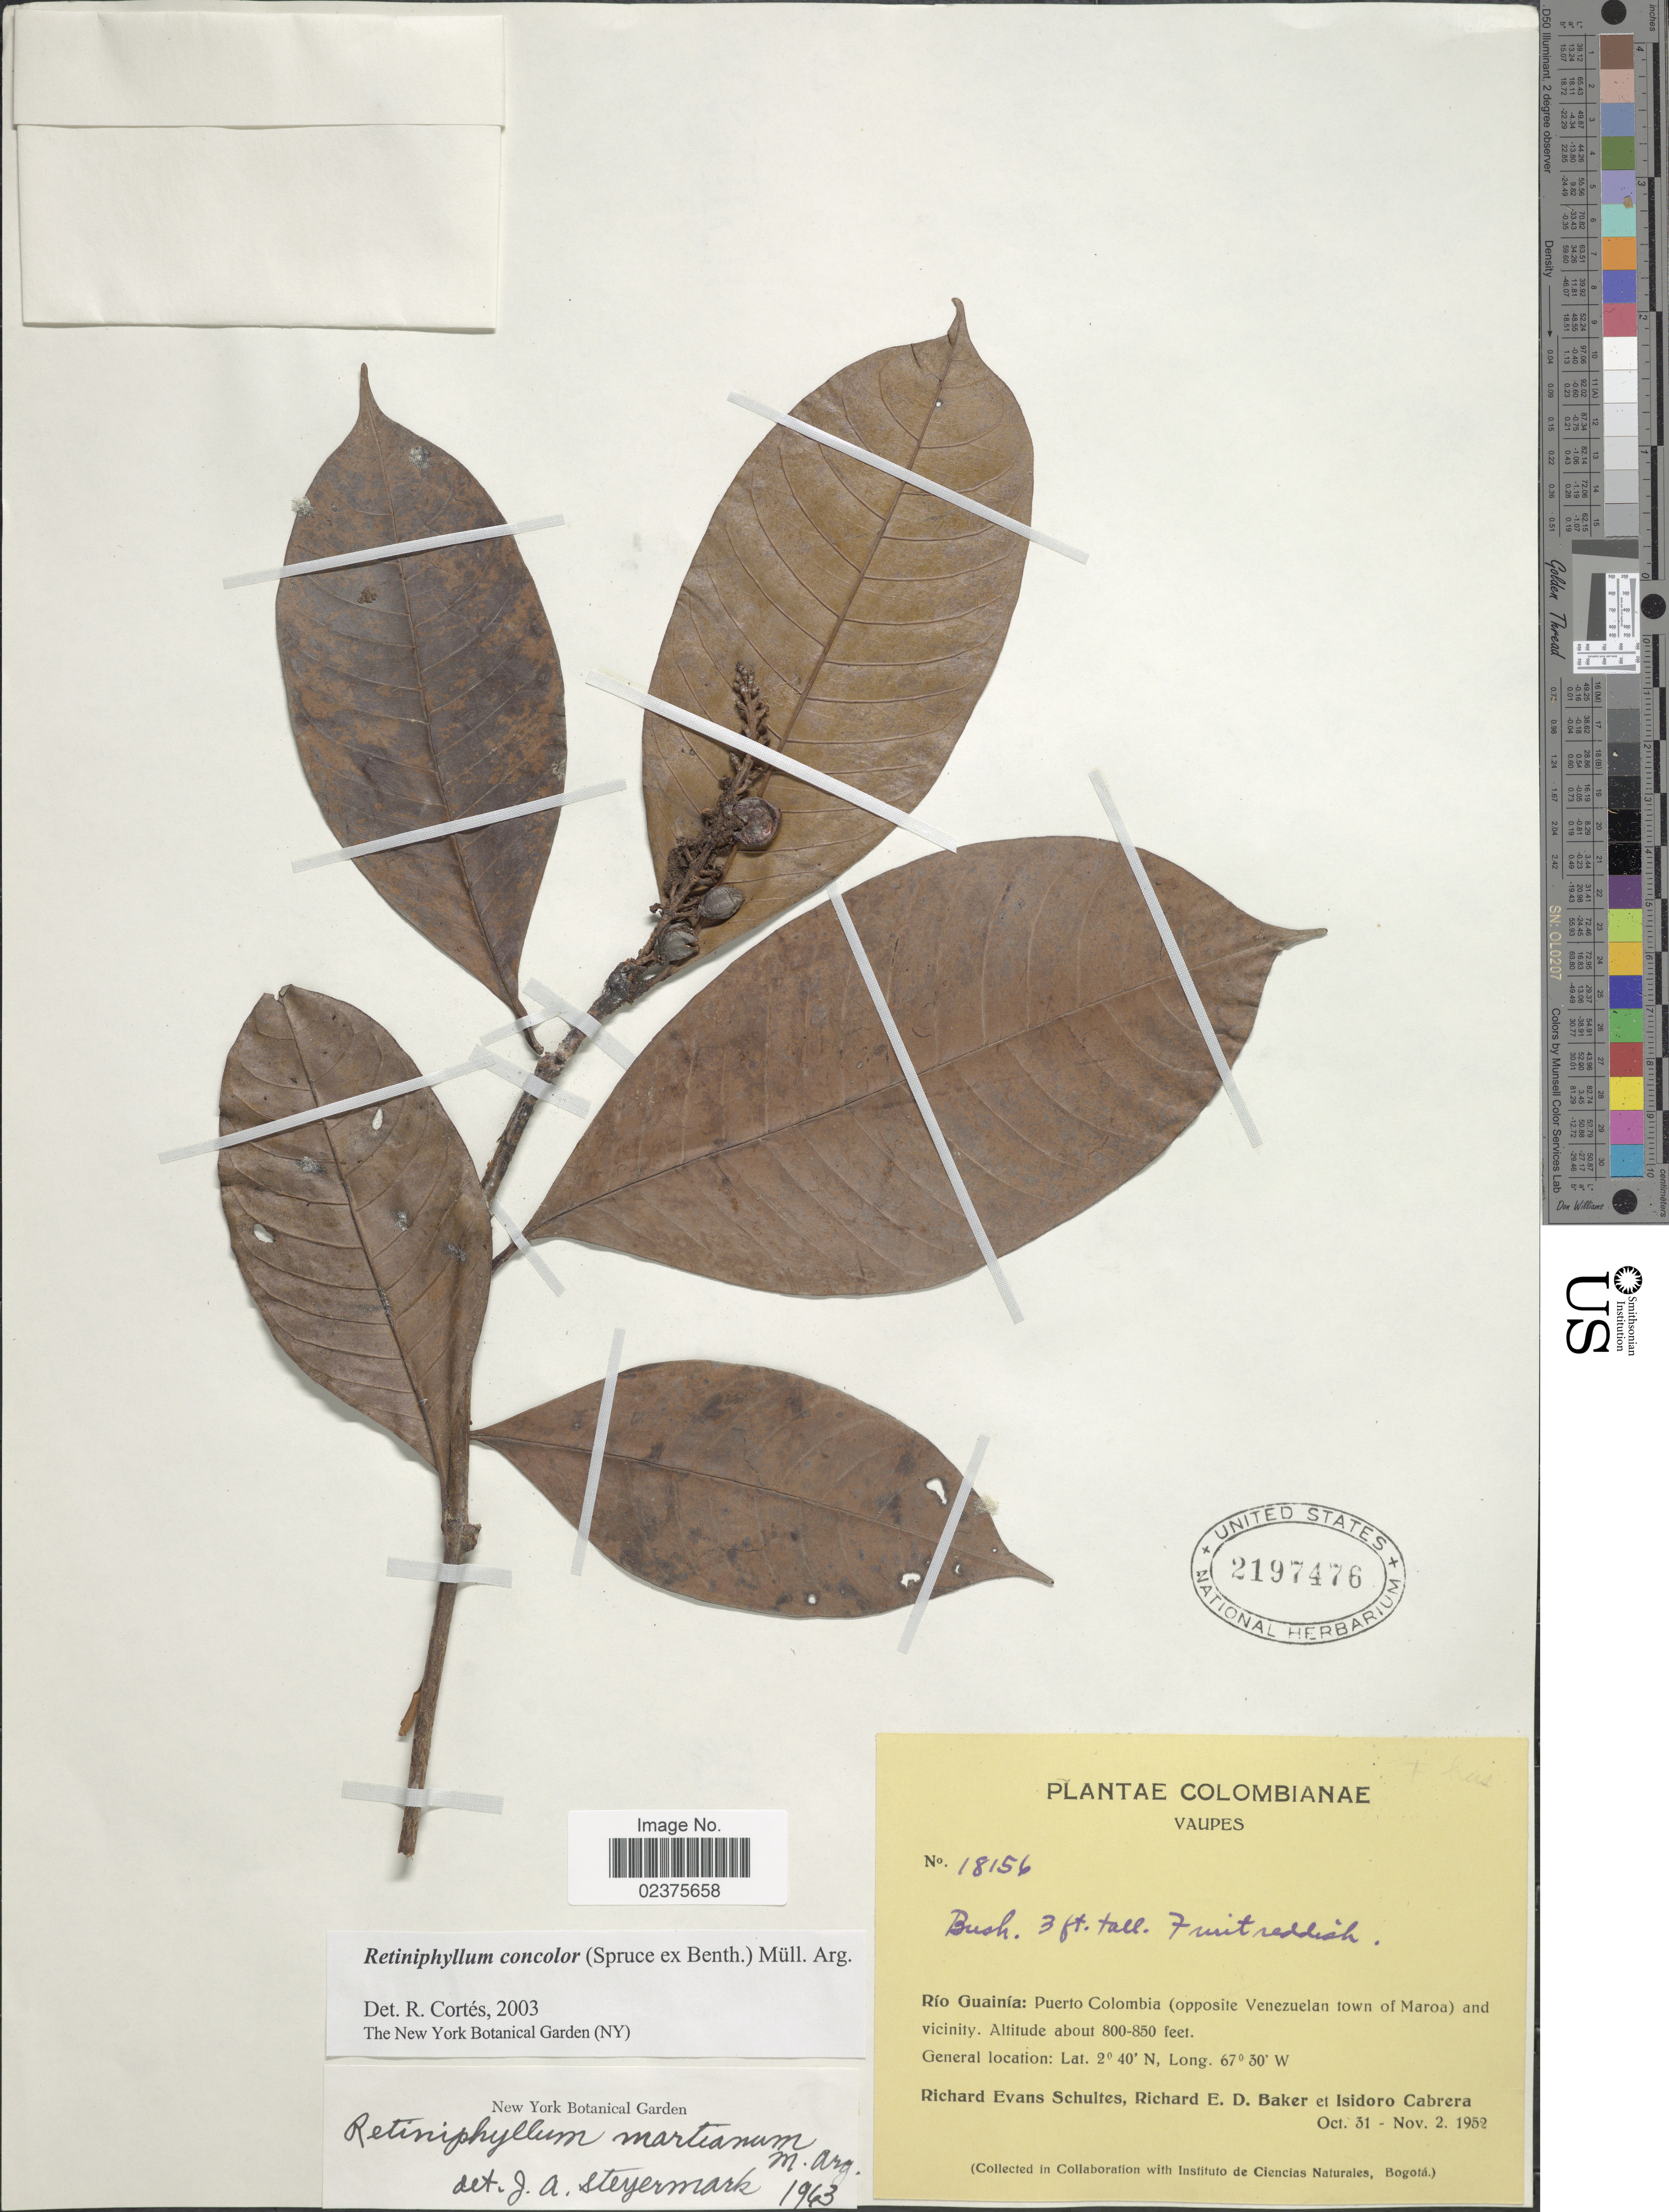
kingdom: Plantae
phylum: Tracheophyta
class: Magnoliopsida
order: Gentianales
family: Rubiaceae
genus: Retiniphyllum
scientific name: Retiniphyllum concolor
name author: (Spruce ex Benth.) Müll. Arg.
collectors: R. E. Schultes, R. E. D. Baker & I. Cabrera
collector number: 18156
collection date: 1952-10-31/1952-11-02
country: Colombia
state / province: Vaupés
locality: Río Guanía: Puerto Colombia (opposite Venezuelan town of Maroa) and vicinity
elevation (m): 244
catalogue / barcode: US 2197476